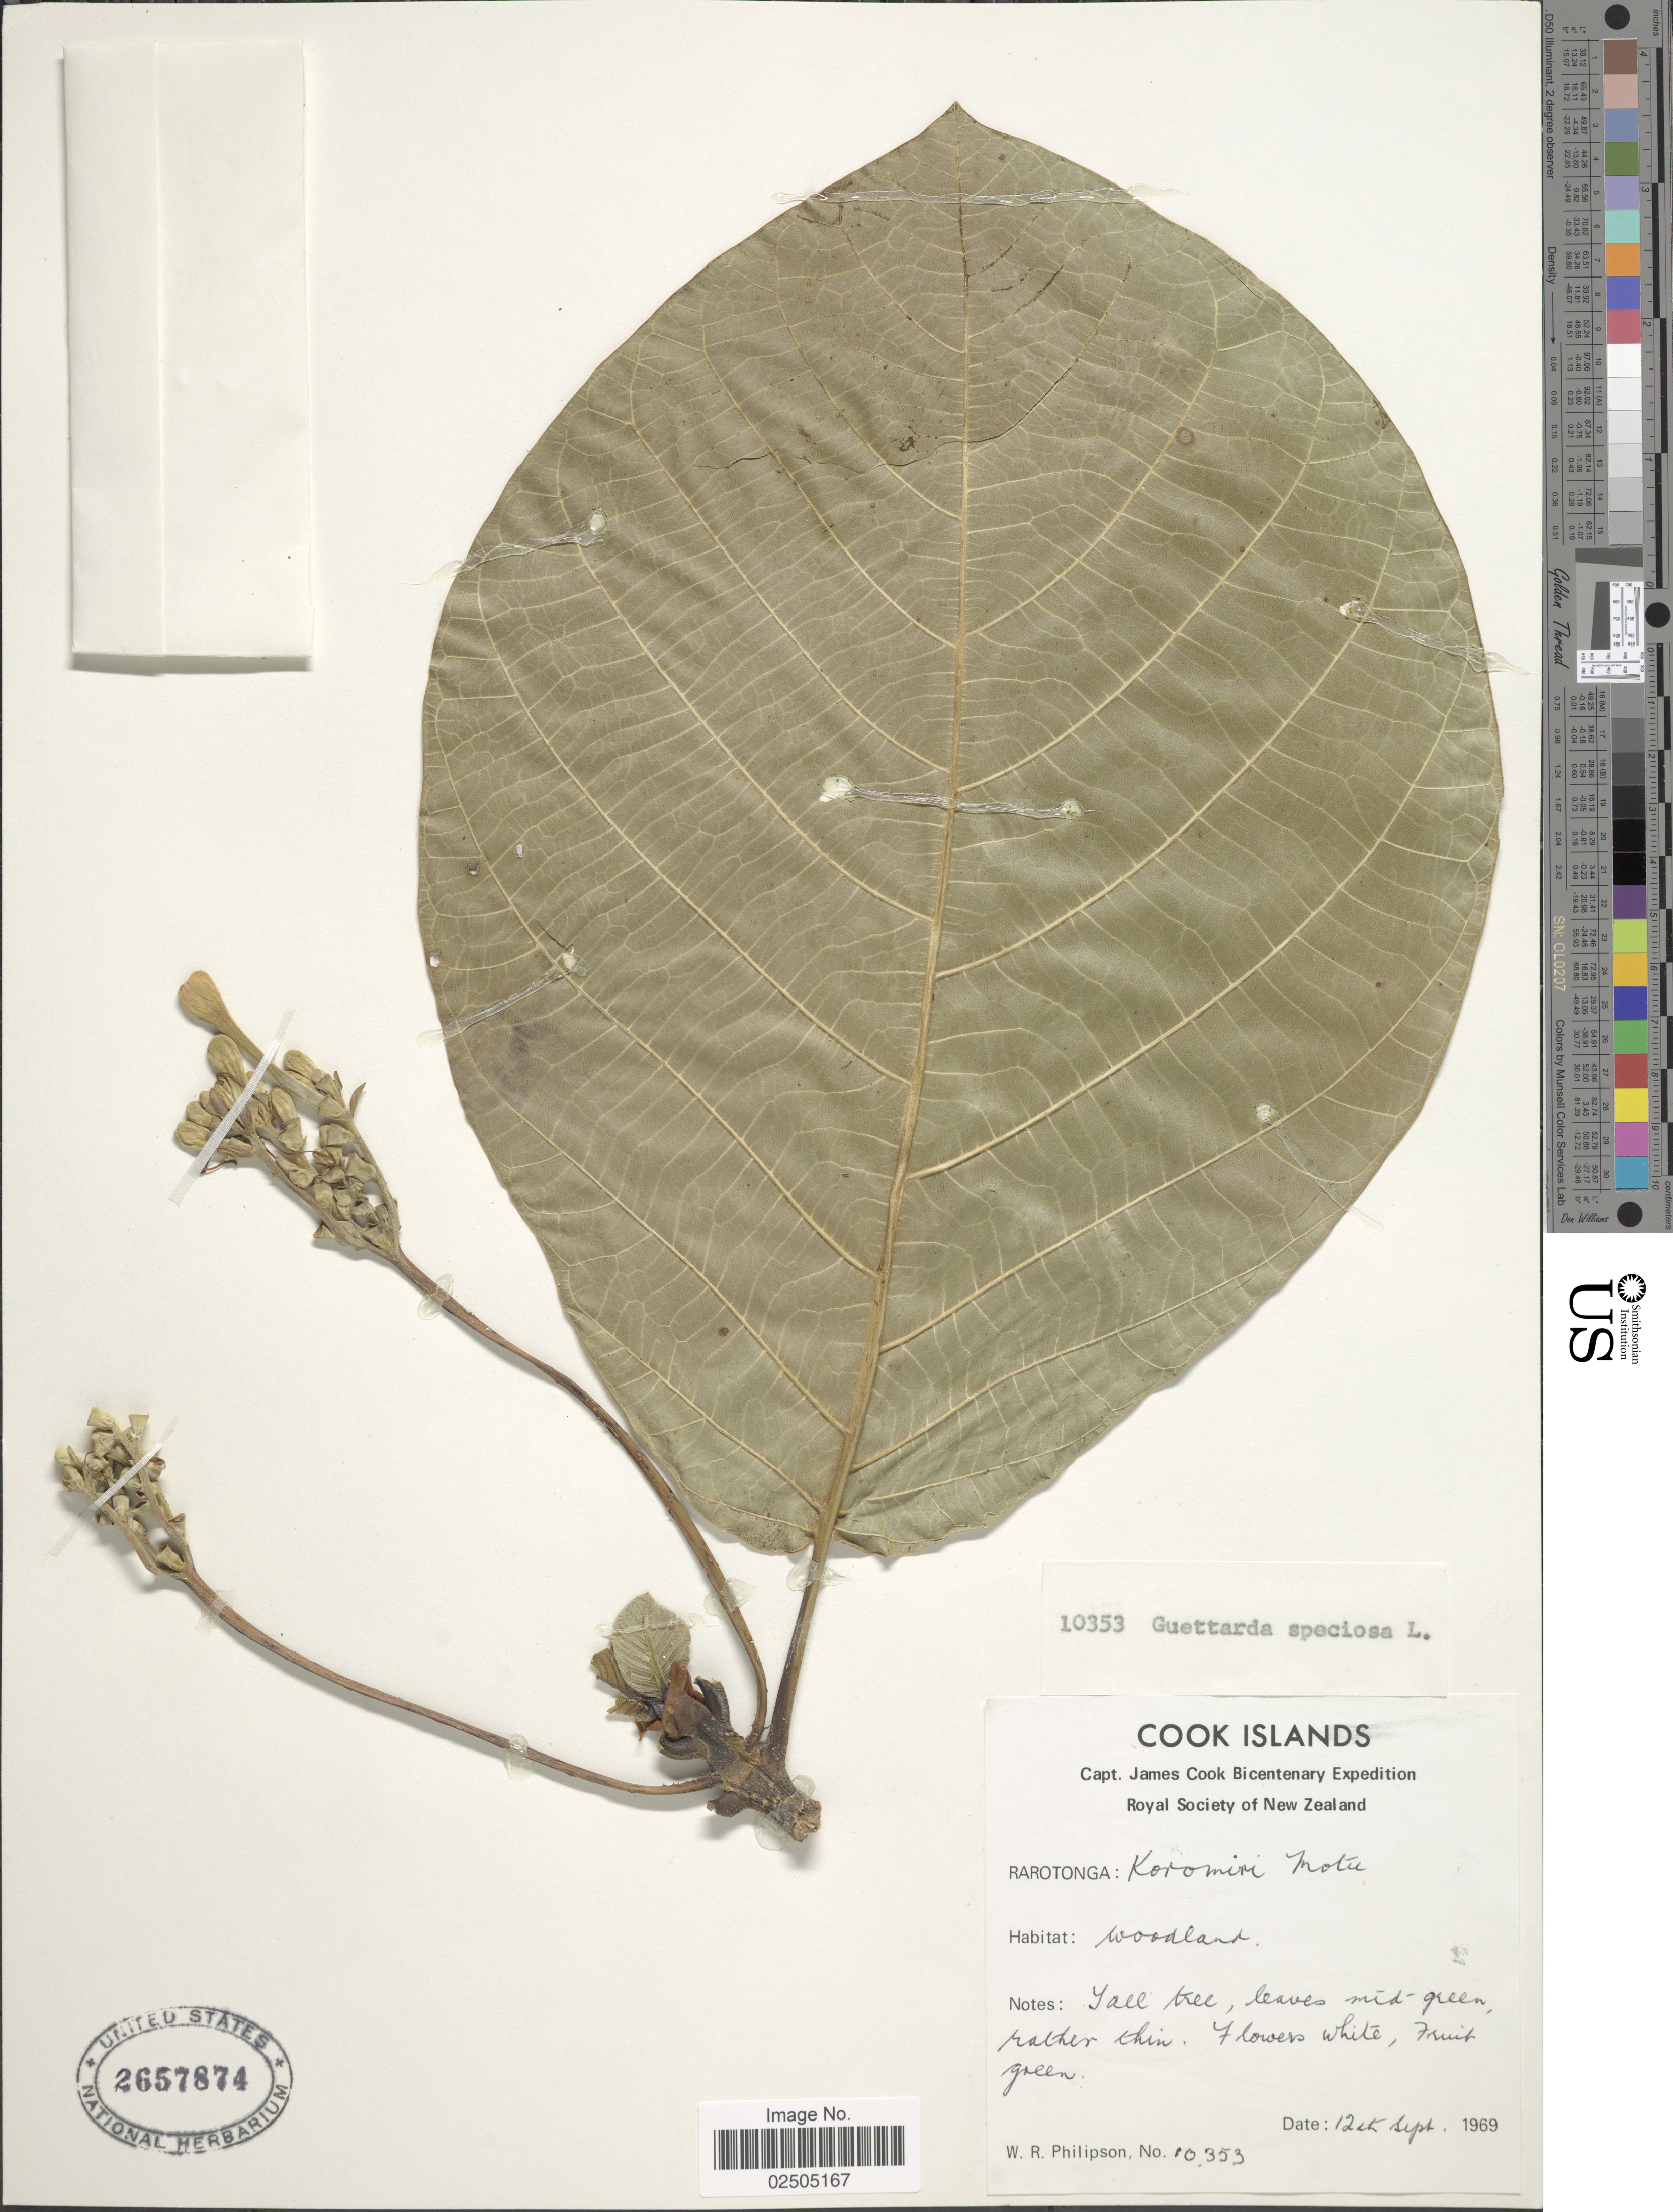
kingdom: Plantae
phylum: Tracheophyta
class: Magnoliopsida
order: Gentianales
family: Rubiaceae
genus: Guettarda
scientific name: Guettarda speciosa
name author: L.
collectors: W. R. Philipson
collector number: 10353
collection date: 1969-09-12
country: Cook Islands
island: Rarotonga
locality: Rarotonga: Koromiri Motu [interpreted]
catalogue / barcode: US 2657874